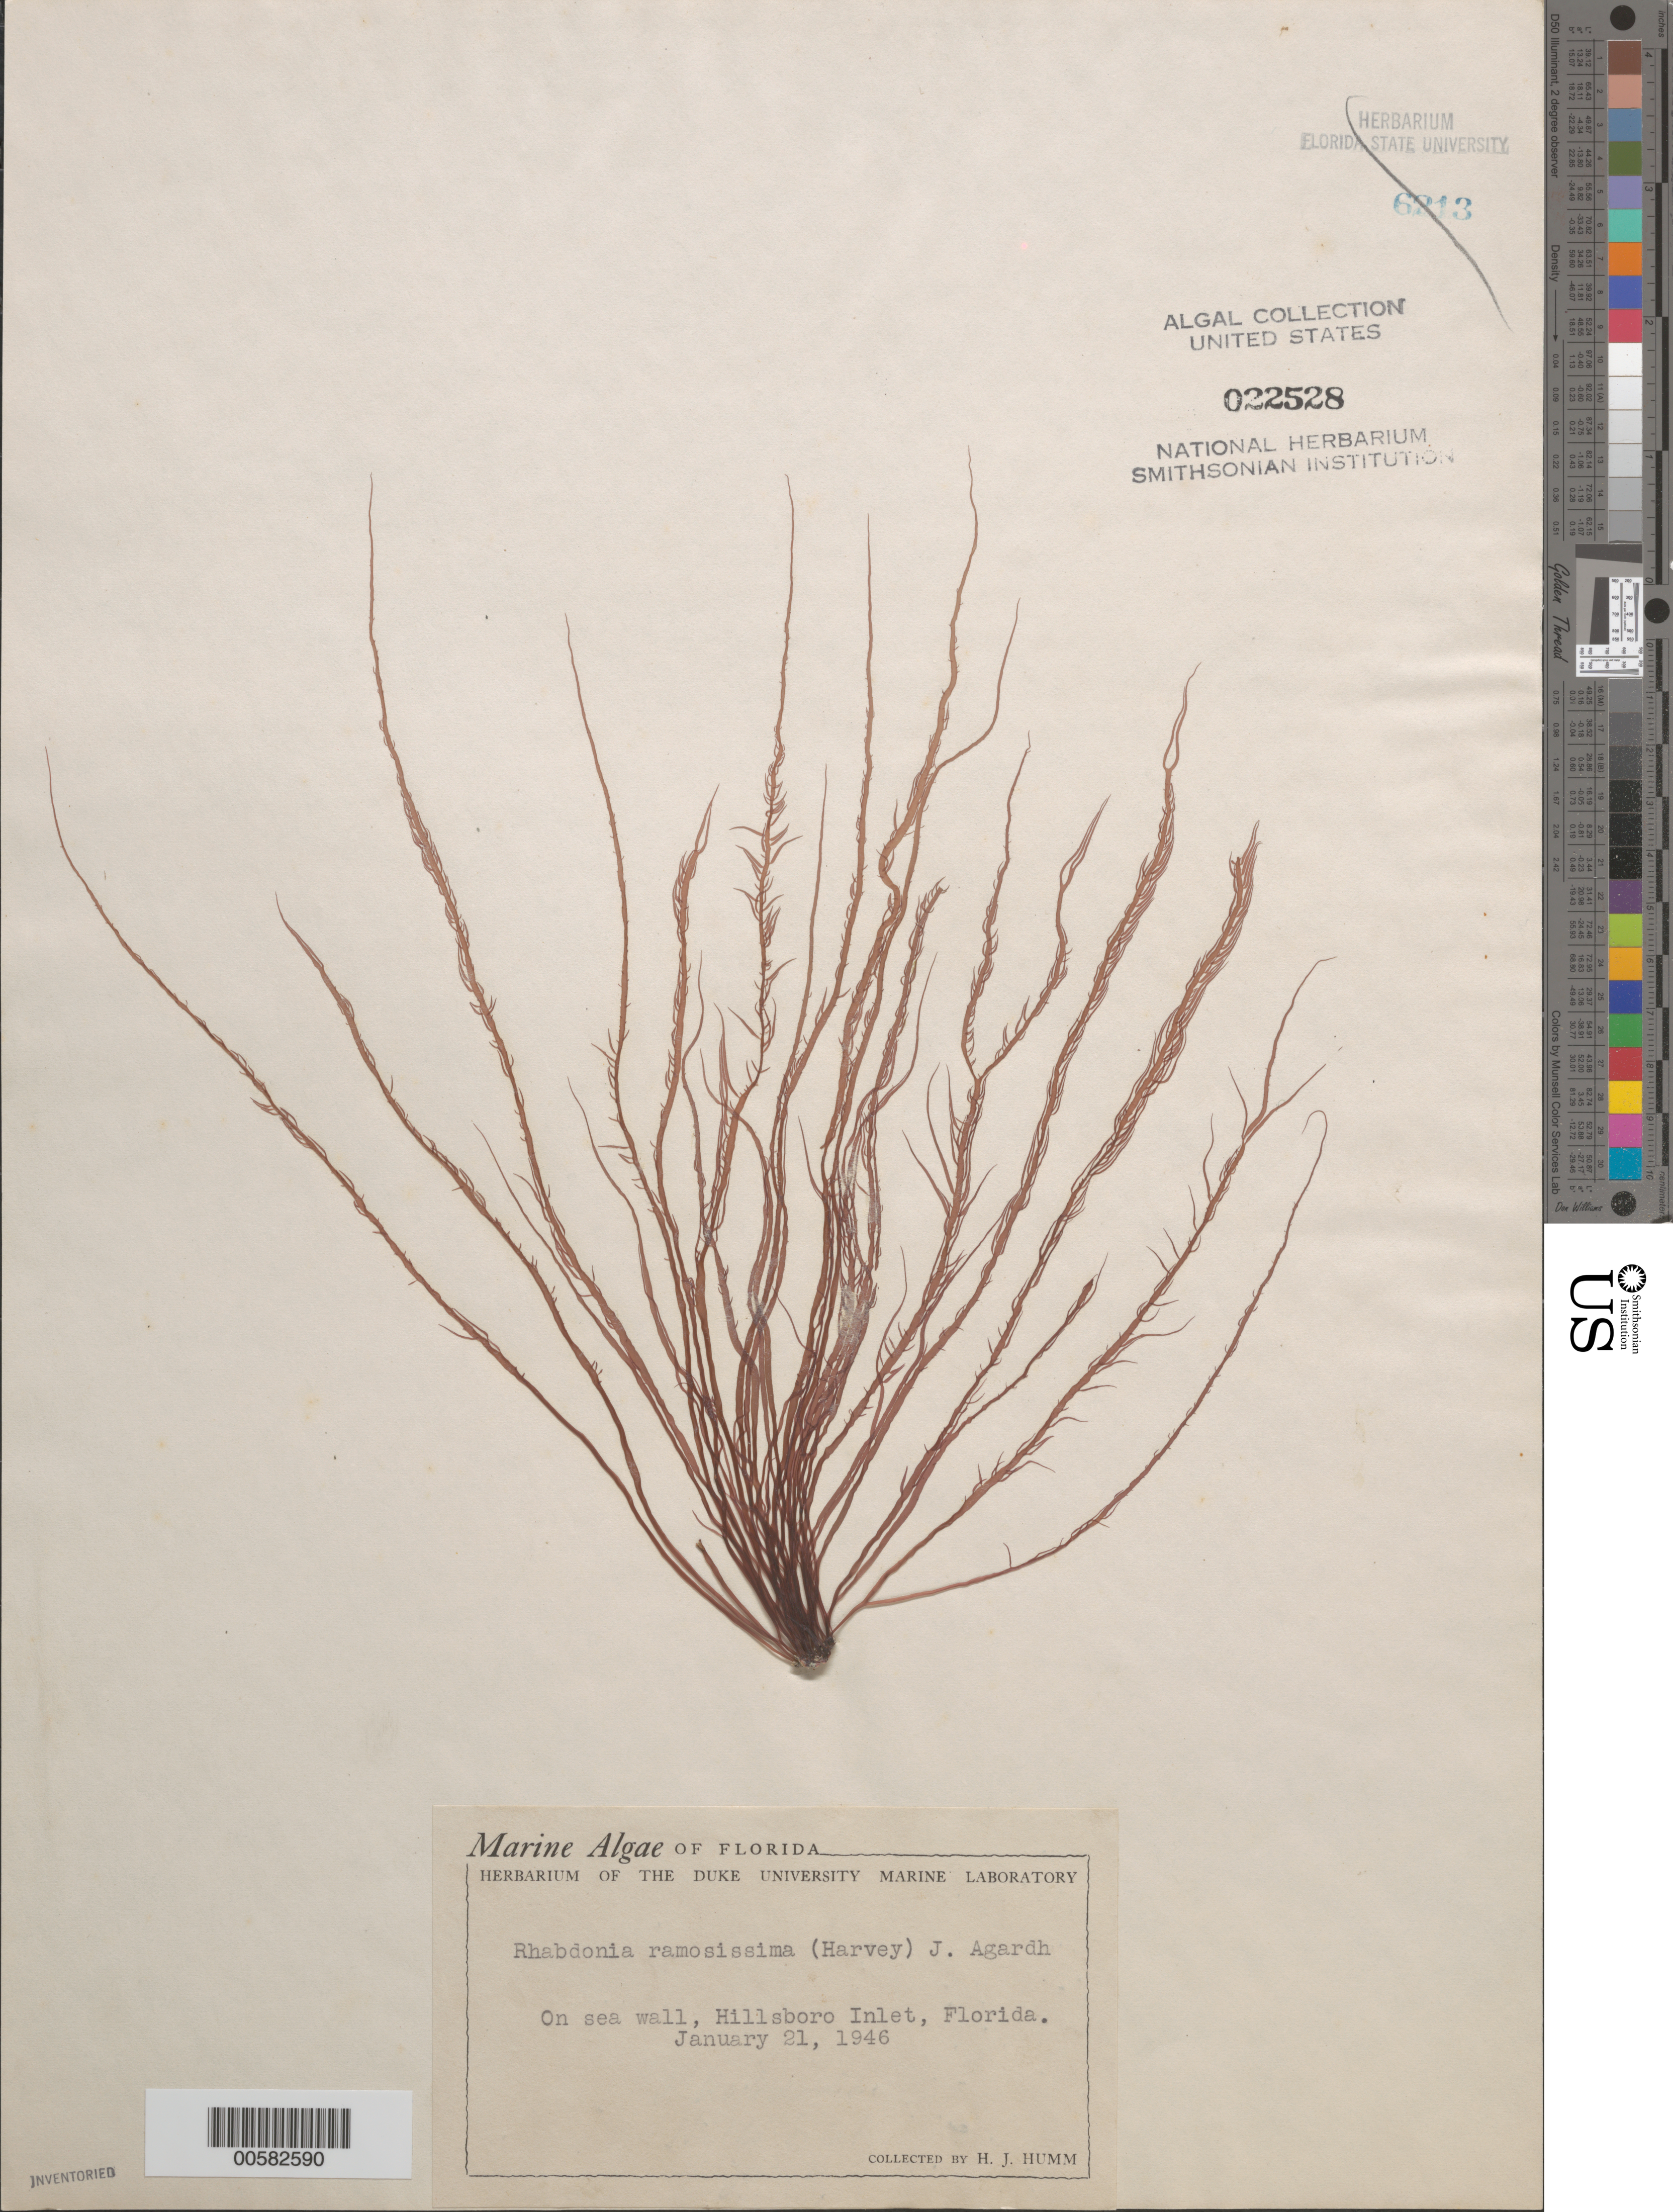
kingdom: Plantae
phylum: Rhodophyta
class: Florideophyceae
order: Gigartinales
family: Solieriaceae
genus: Agardhiella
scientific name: Agardhiella ramosissima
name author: (Harv.) Kylin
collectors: H. J. Humm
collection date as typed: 21 Jan 1946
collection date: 1946-01-21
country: United States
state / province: Florida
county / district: Hillsborough County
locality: Hillsboro Inlet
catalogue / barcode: US 22528